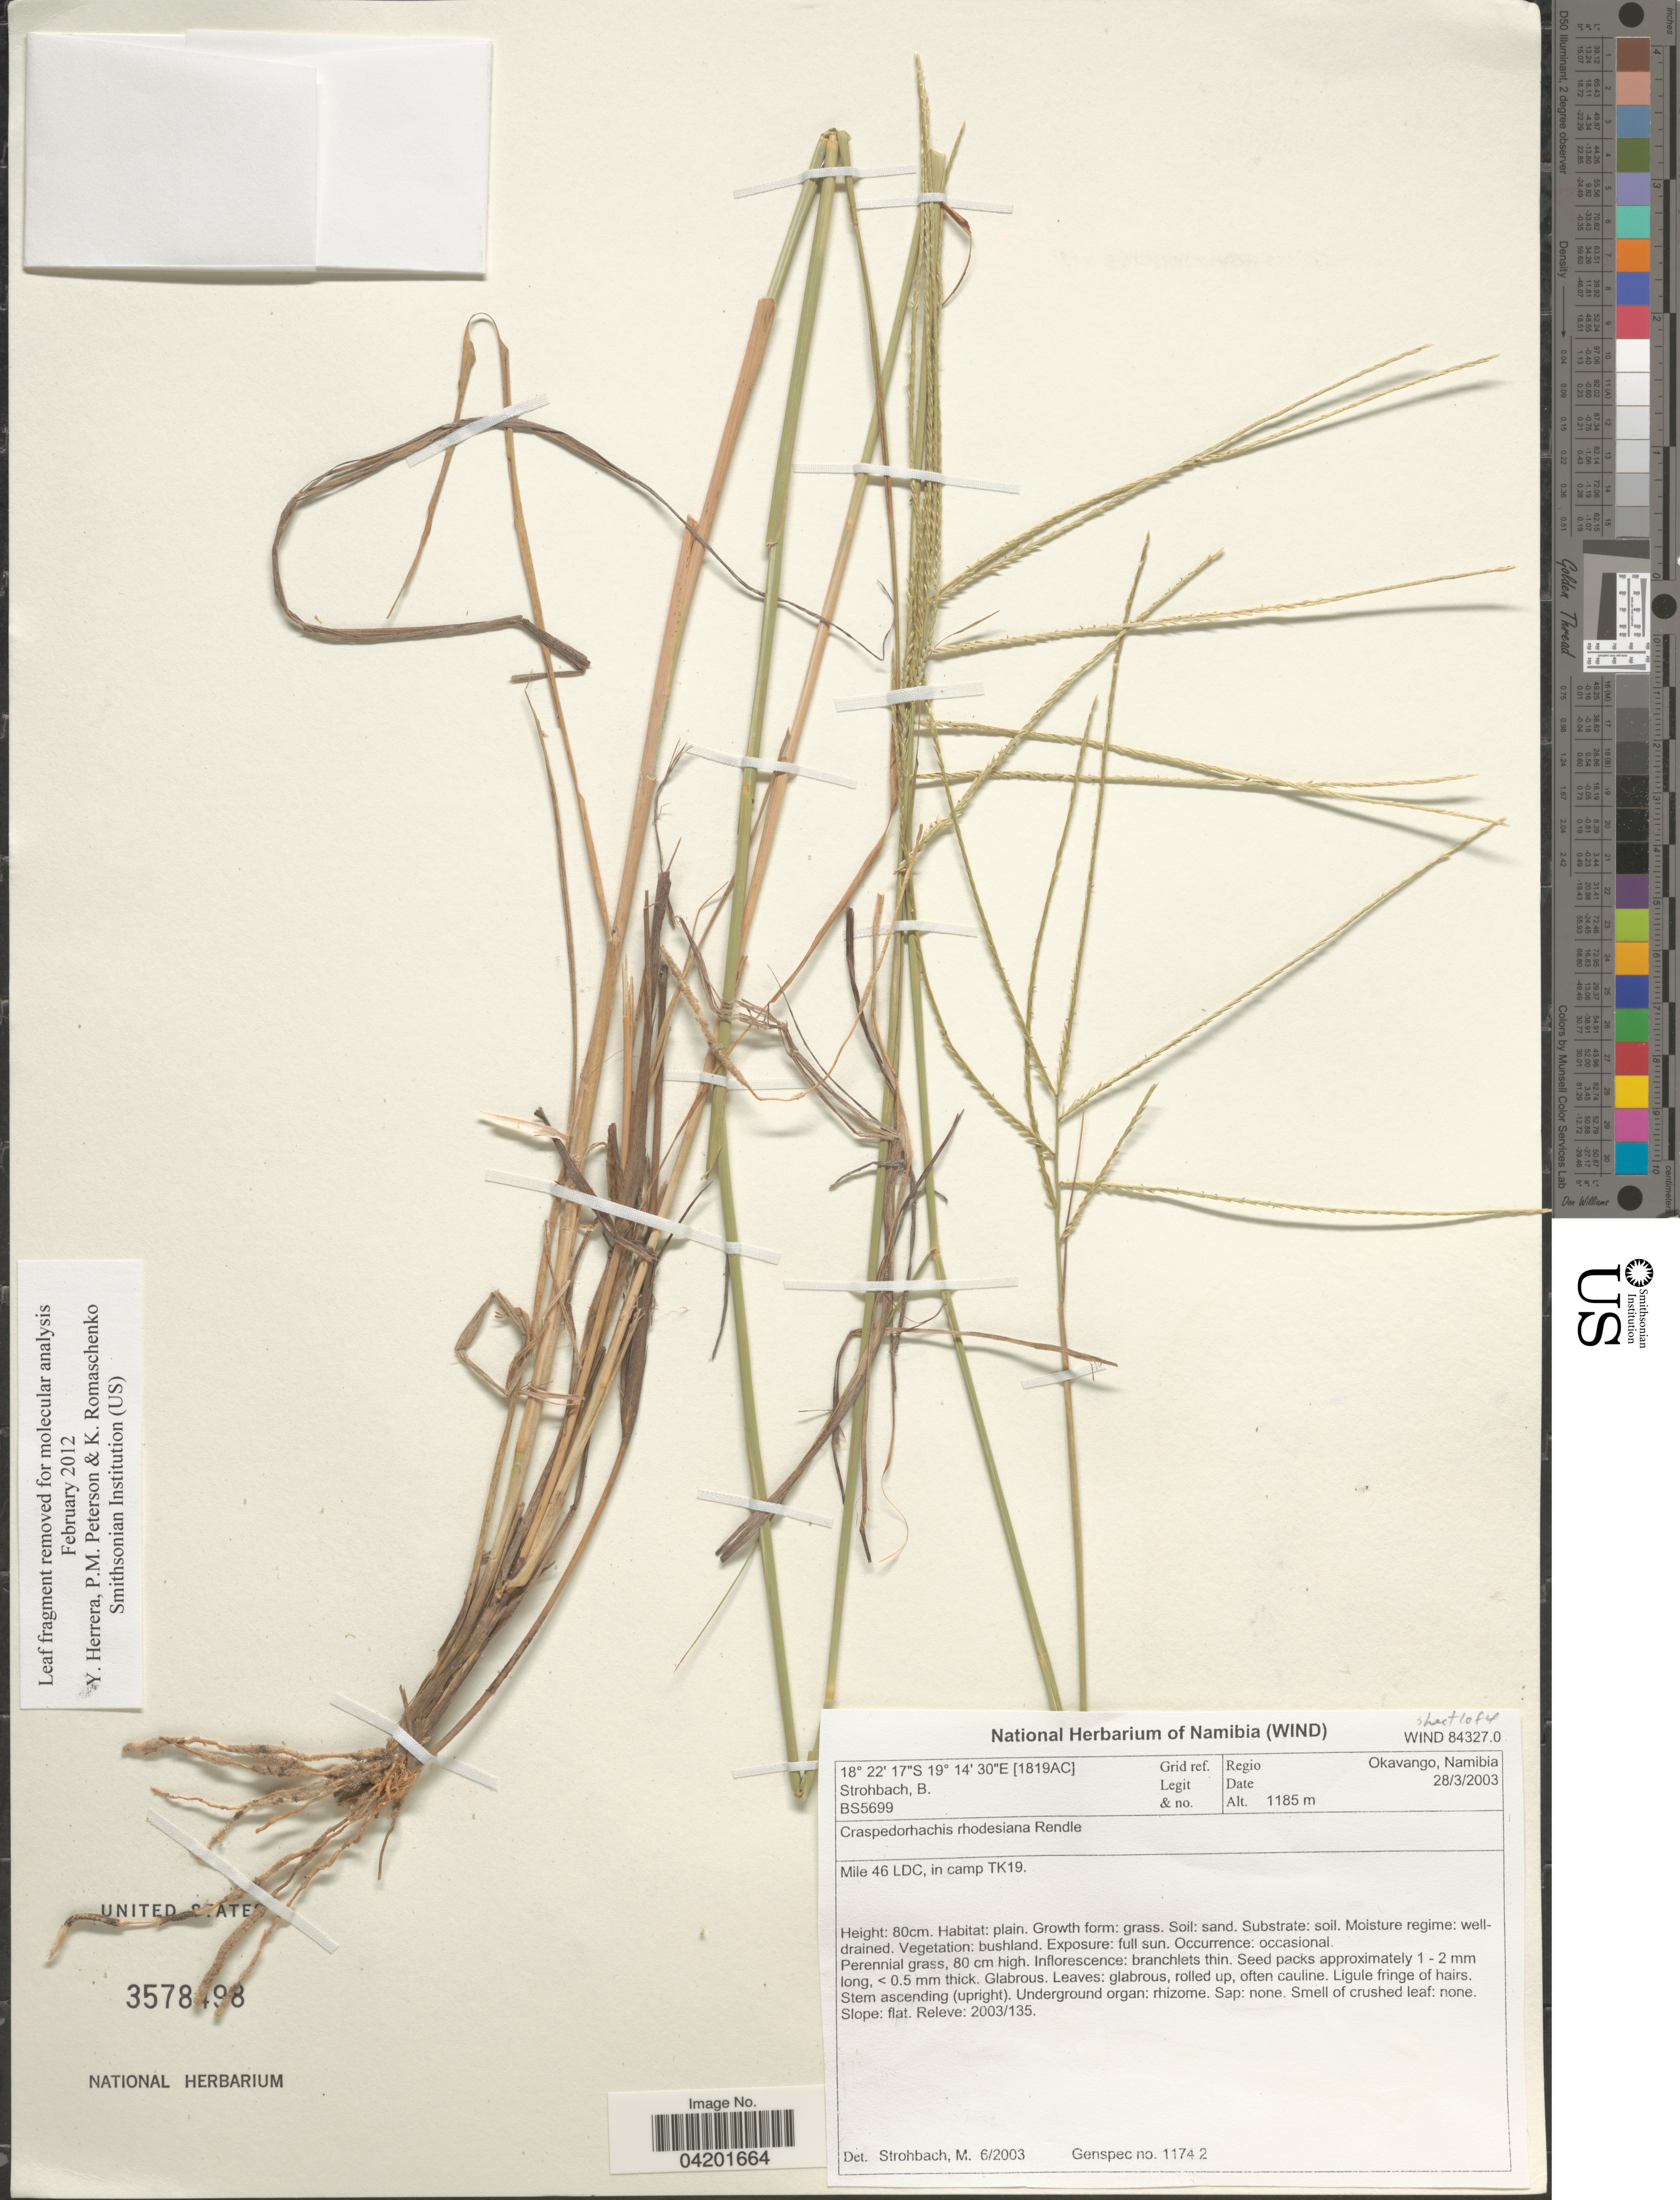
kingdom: Plantae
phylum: Tracheophyta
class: Liliopsida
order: Poales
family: Poaceae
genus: Craspedorhachis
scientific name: Craspedorhachis rhodesiana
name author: Rendle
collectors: B. Strohbach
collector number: BS5699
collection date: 2003-03-28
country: Namibia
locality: [1819AC] Grid ref. Regio Okavango. Mile 46 LDC, in camp TK19.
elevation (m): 1185